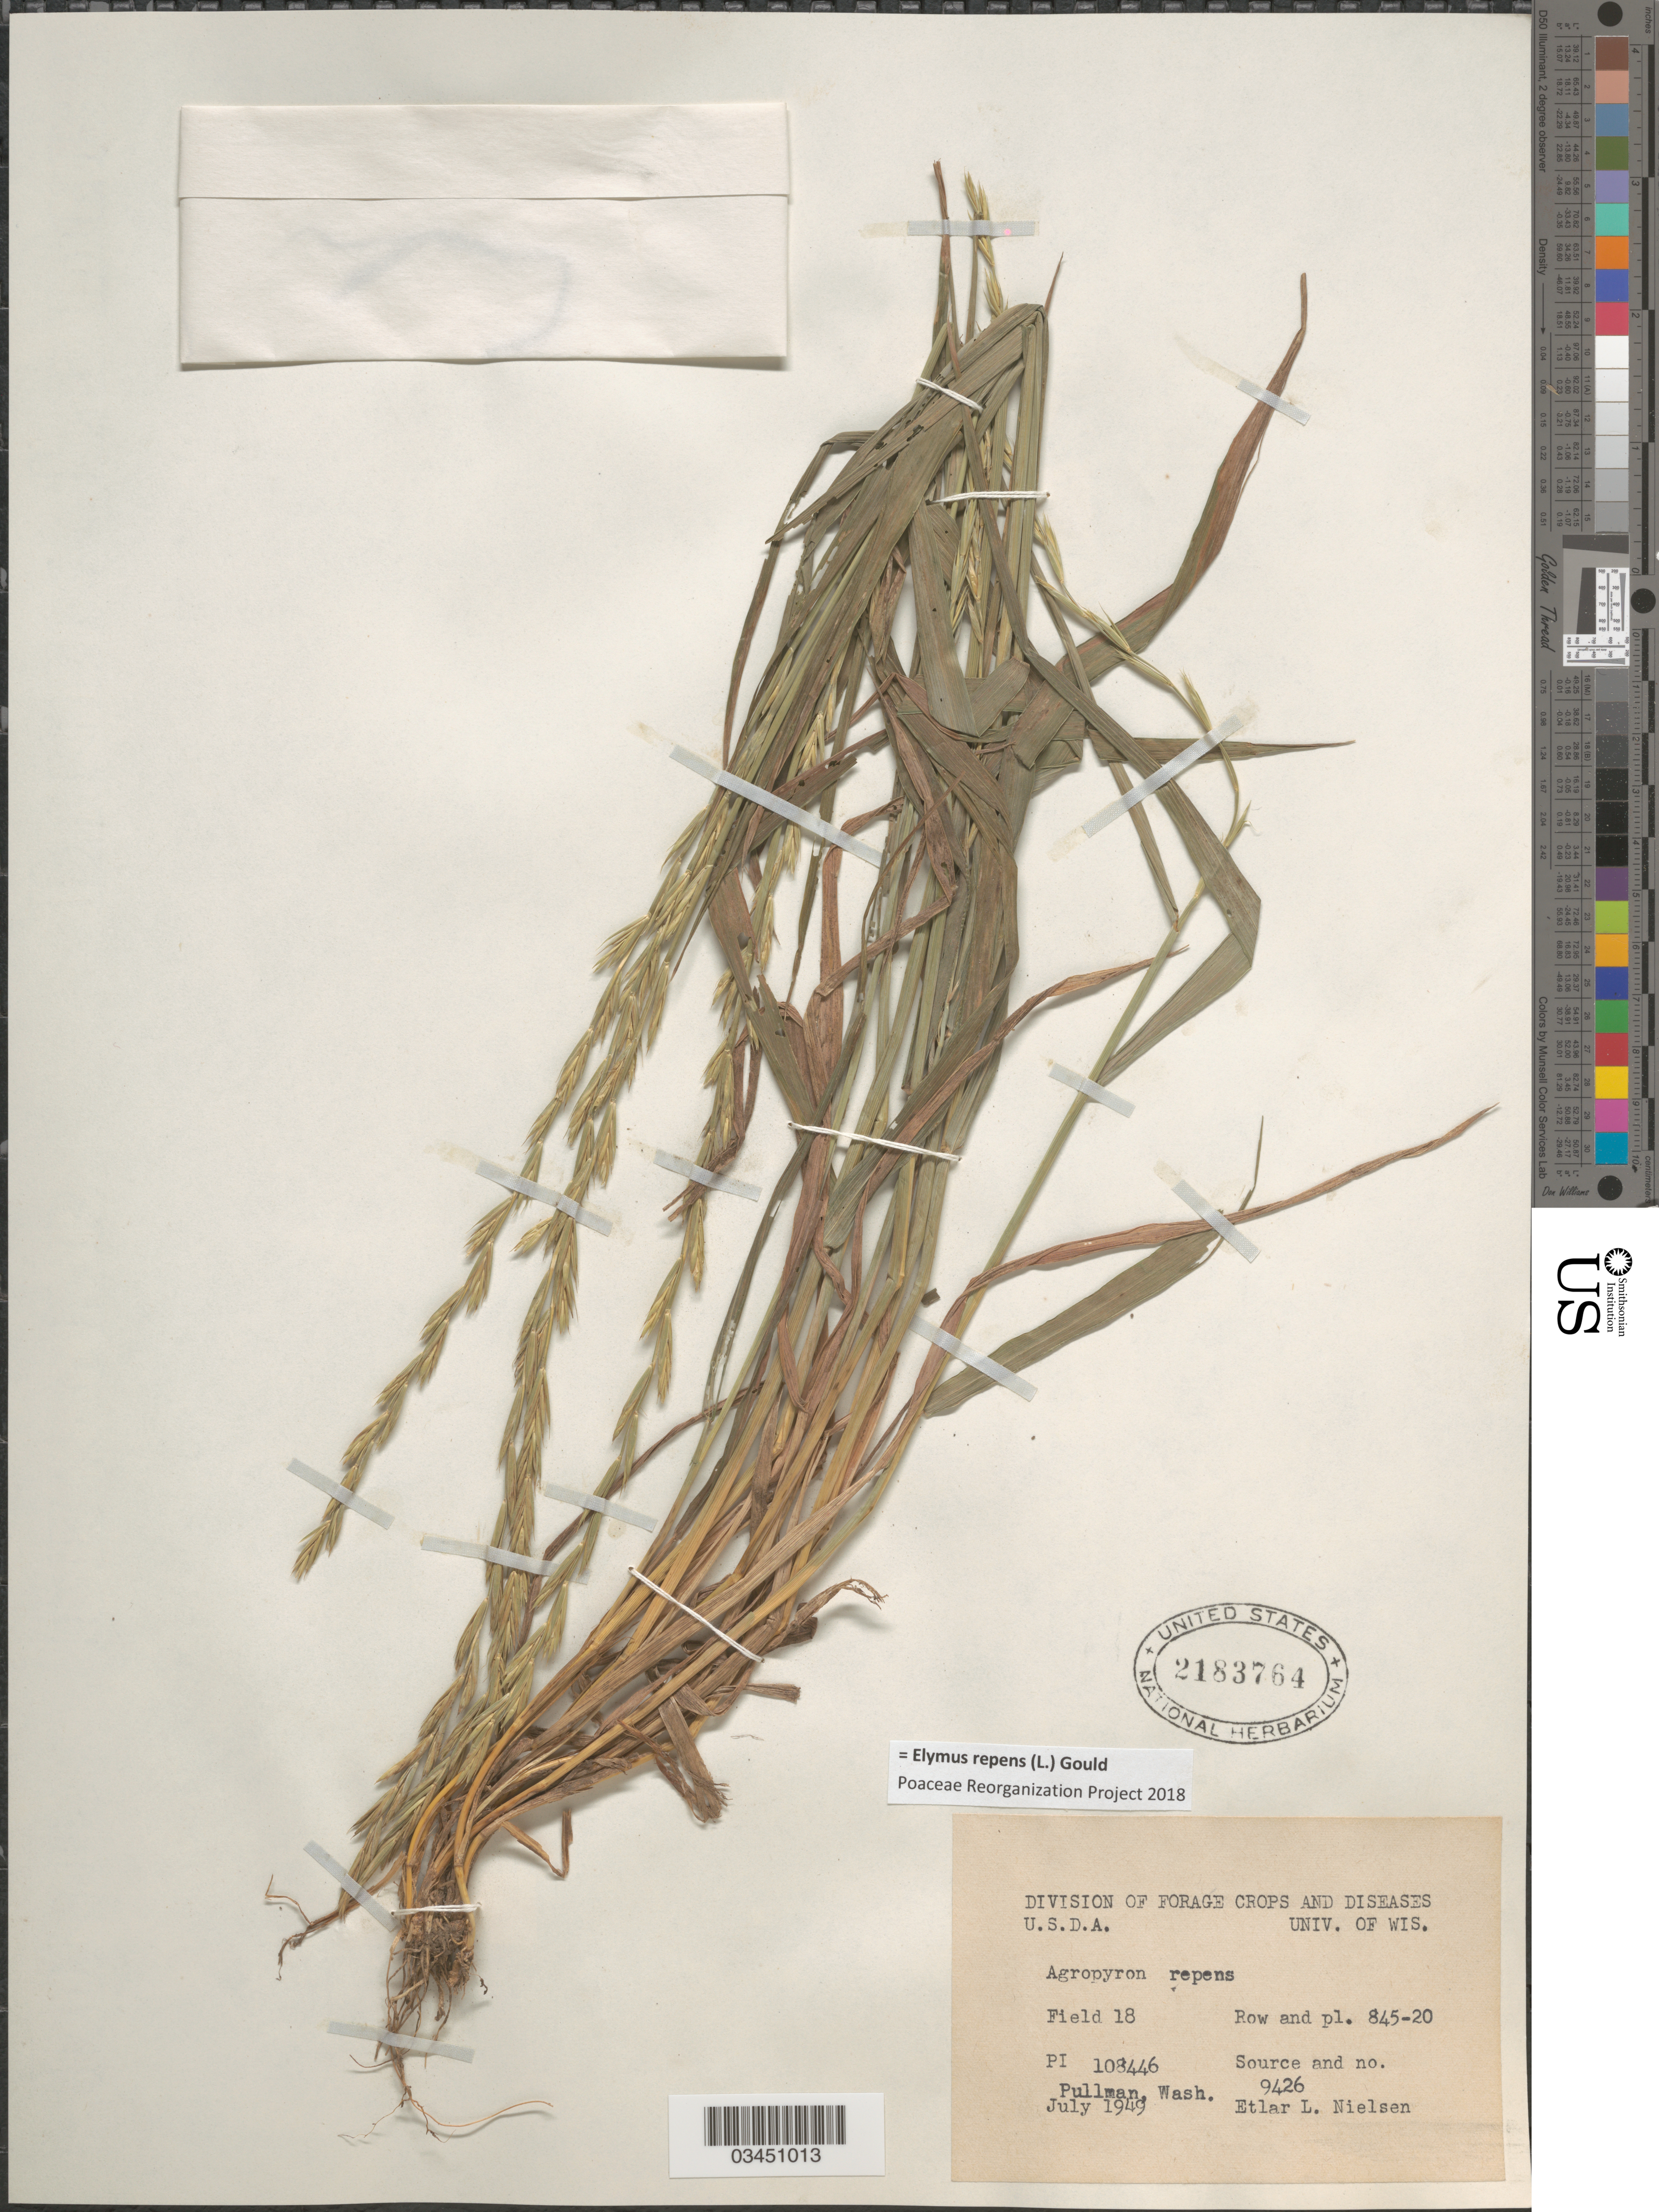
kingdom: Plantae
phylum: Tracheophyta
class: Liliopsida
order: Poales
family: Poaceae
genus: Elymus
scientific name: Elymus repens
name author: (L.) Gould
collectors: E. L. Nielsen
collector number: PI108446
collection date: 1949-07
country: United States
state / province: Washington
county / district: Whitman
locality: Field 18 Row and pl. 845-20. Pullman.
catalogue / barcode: US 2183764